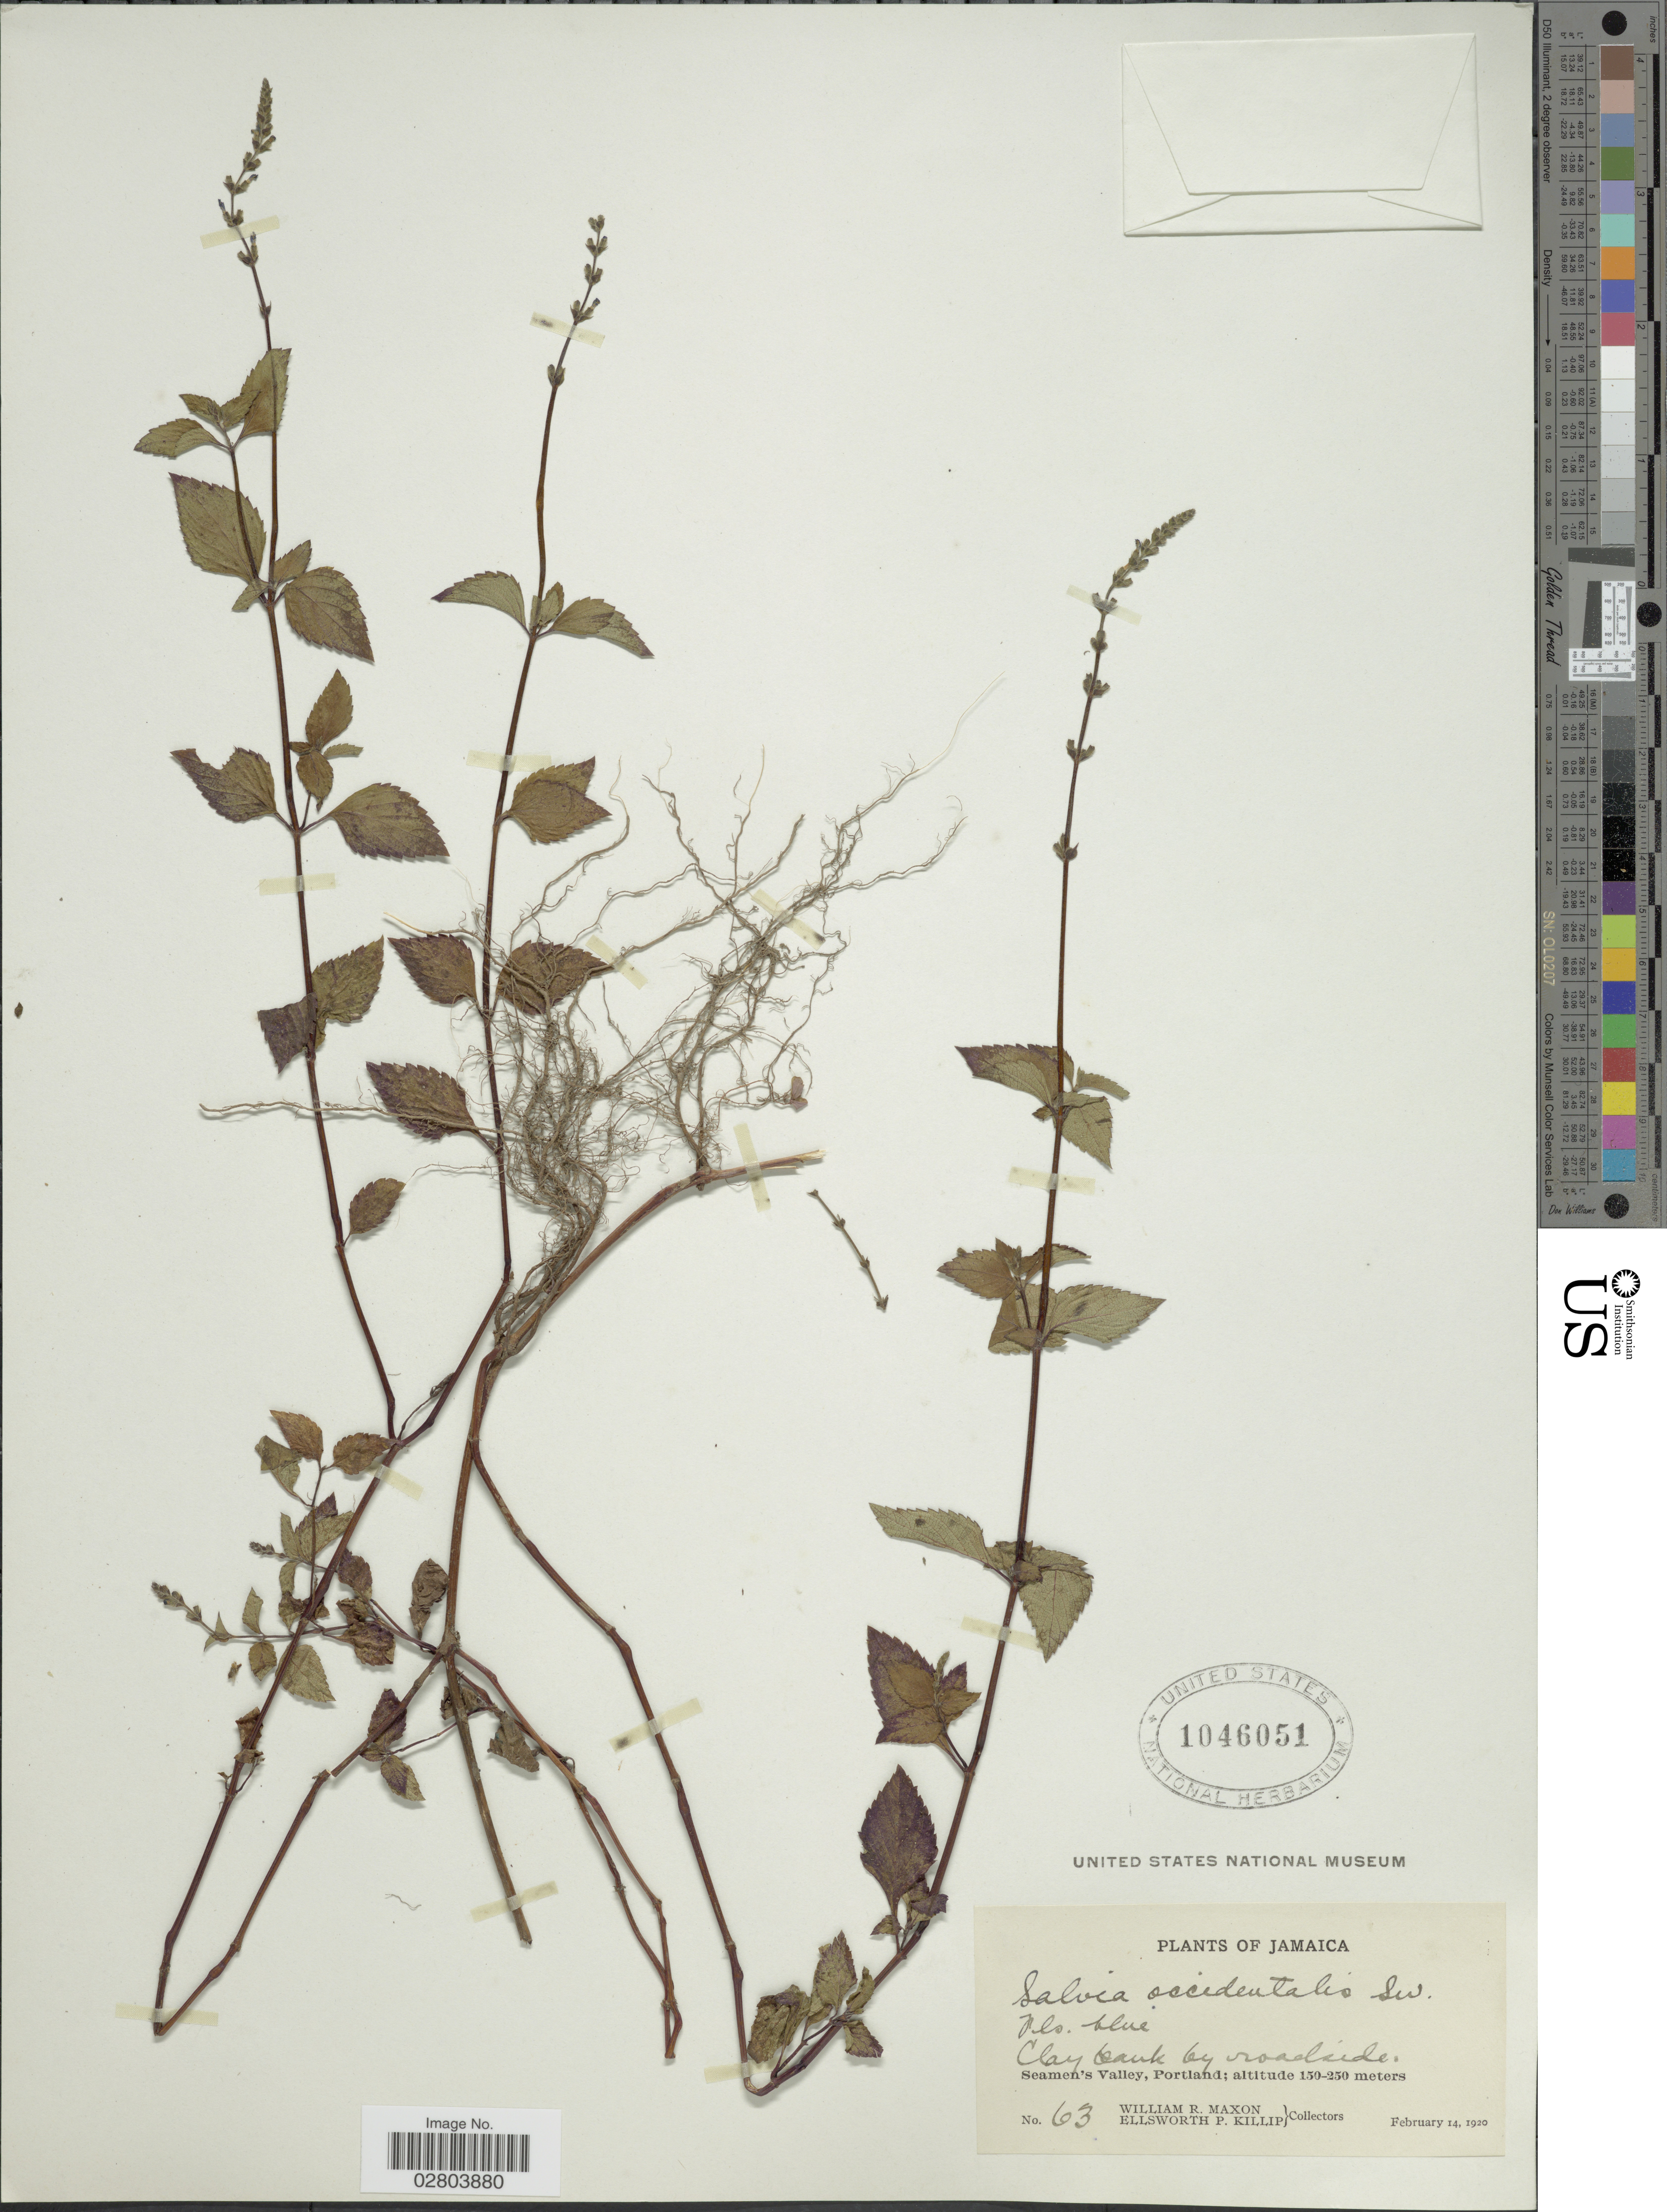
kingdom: Plantae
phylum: Tracheophyta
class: Magnoliopsida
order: Lamiales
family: Lamiaceae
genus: Salvia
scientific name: Salvia occidentalis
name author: Sw.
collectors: W. R. Maxon & E. P. Killip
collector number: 63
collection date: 1920-02-14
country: Jamaica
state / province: Portland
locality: Clay bank by roadside. Seamen's Valley.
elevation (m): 150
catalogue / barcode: US 1046051